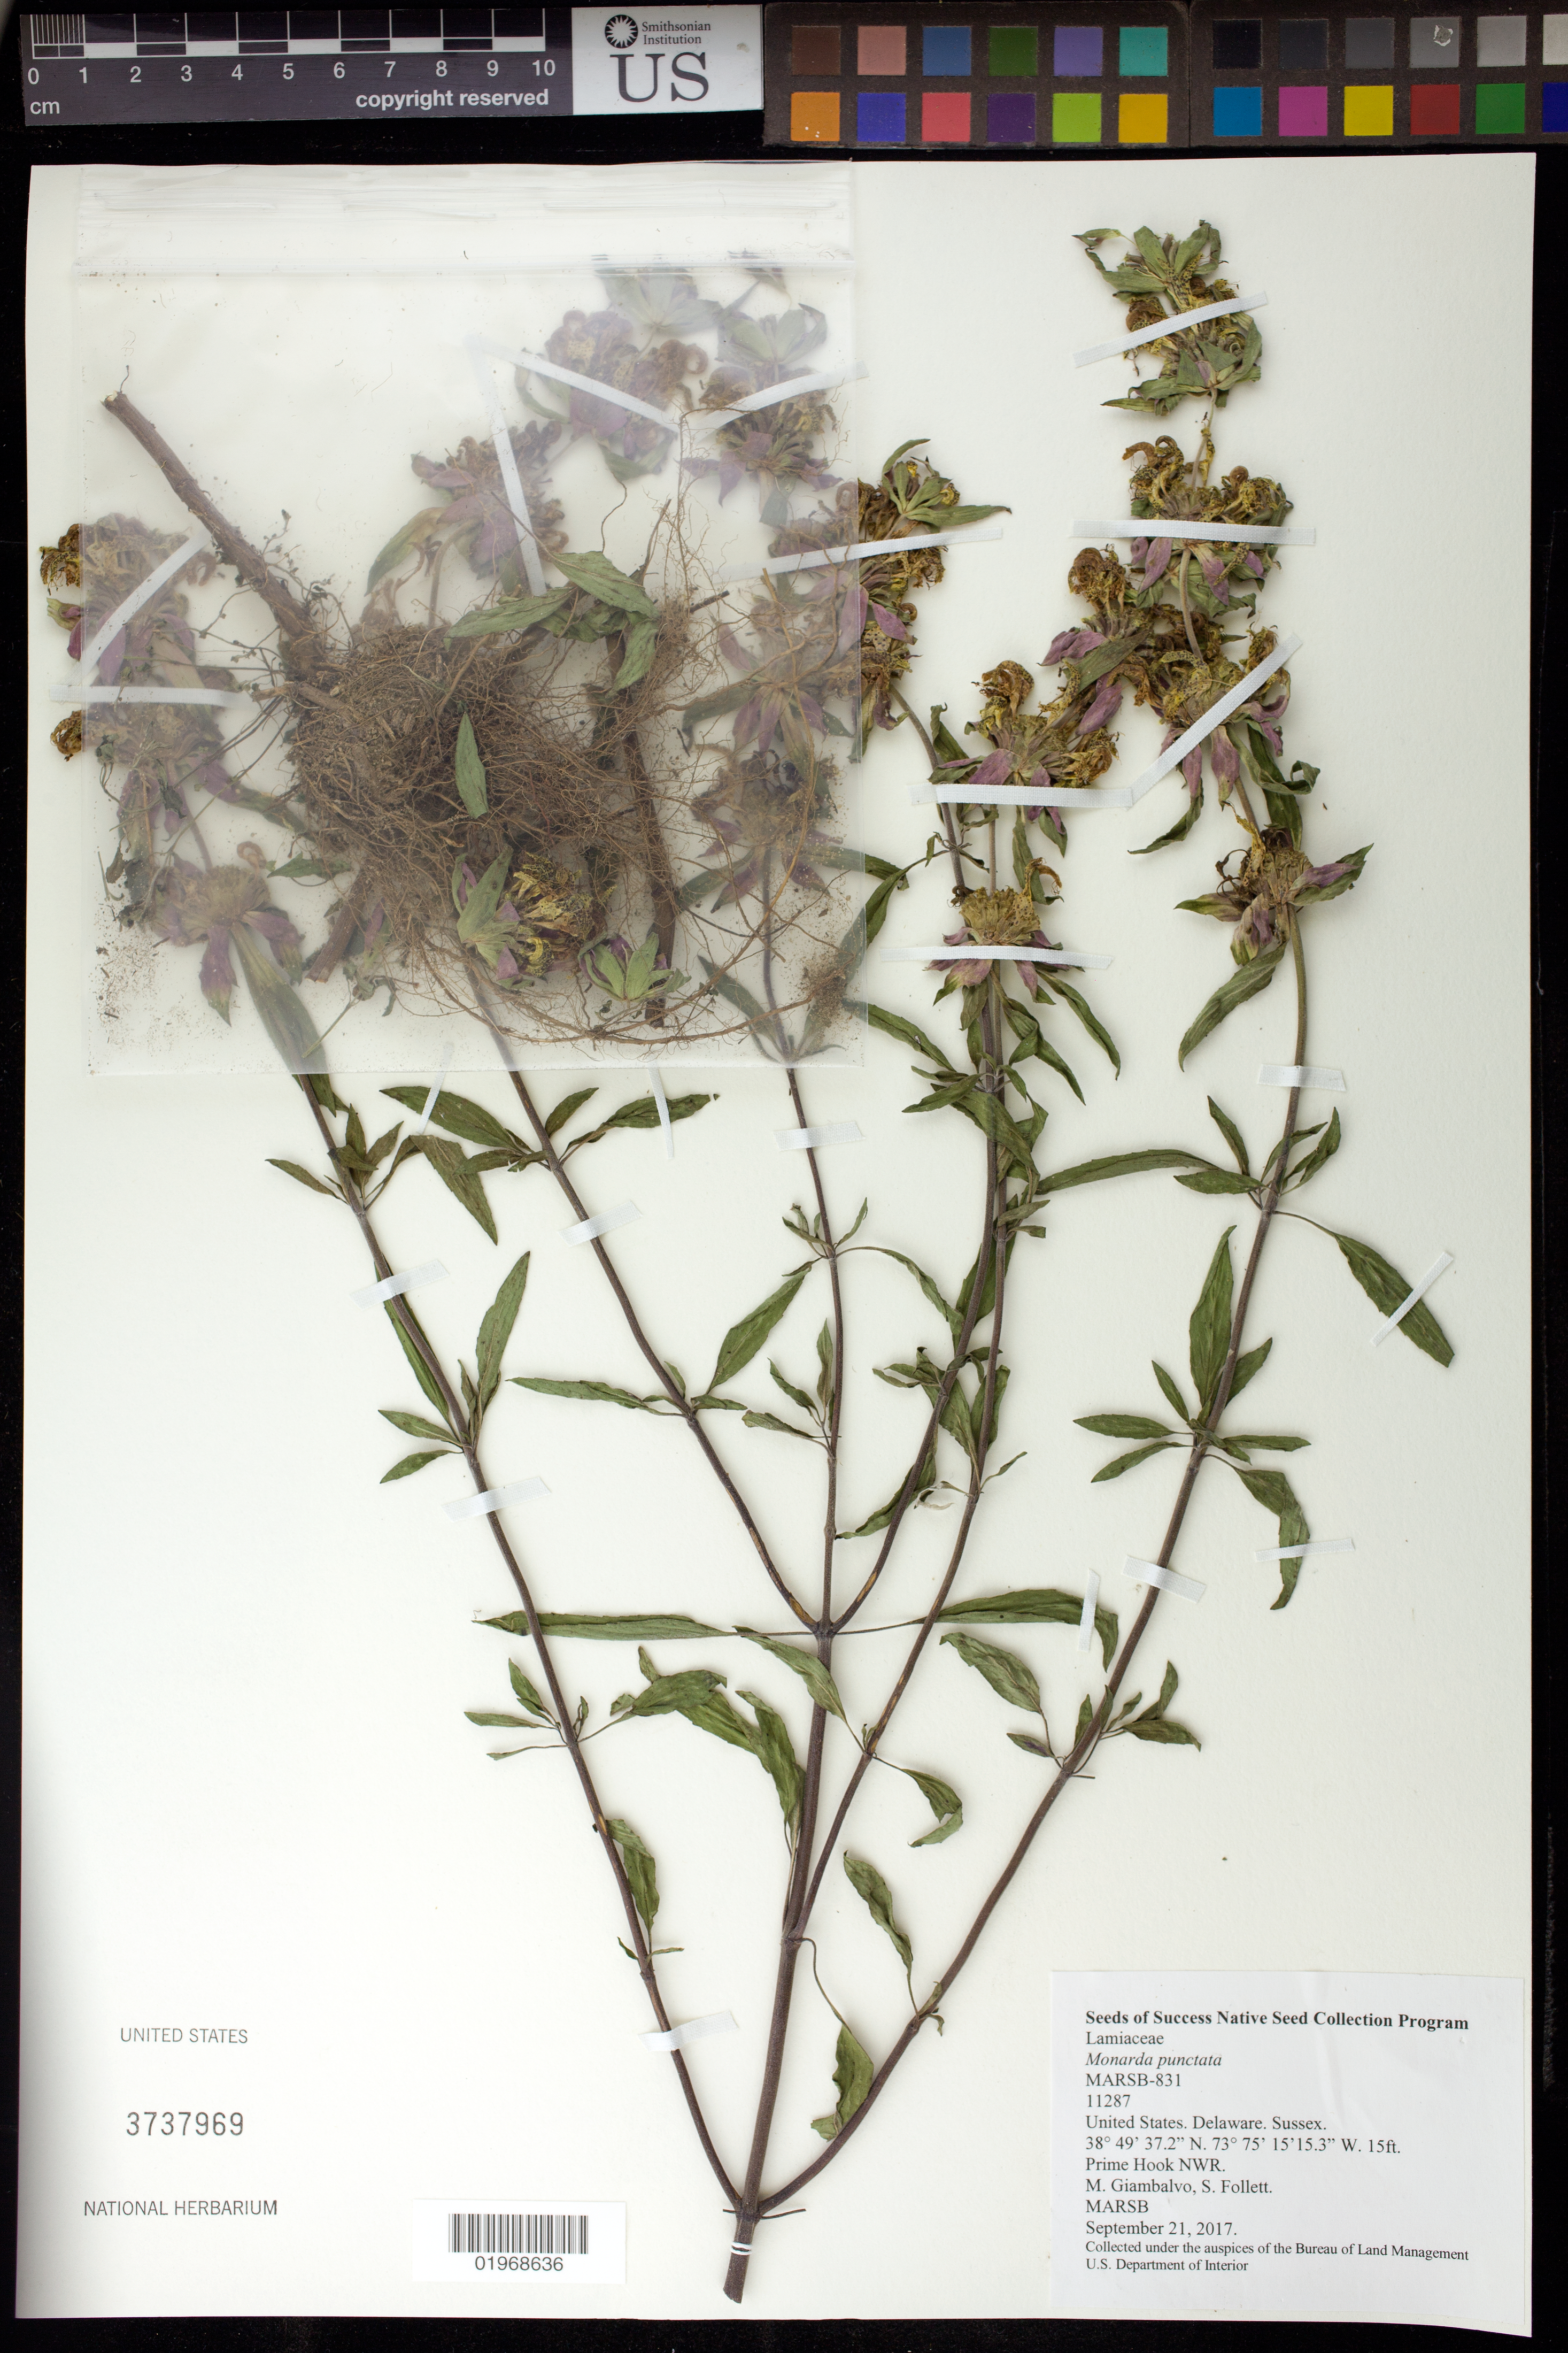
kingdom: Plantae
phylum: Tracheophyta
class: Magnoliopsida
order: Lamiales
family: Lamiaceae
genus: Monarda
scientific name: Monarda punctata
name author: L.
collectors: M. Giambalvo & S. Follett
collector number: MARSB-831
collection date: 2017-09-21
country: United States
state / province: Delaware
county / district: Sussex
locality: Prime Hook National Wildlife Refuge, Turtle Pond Road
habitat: Old Field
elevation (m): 5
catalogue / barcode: US 3737969